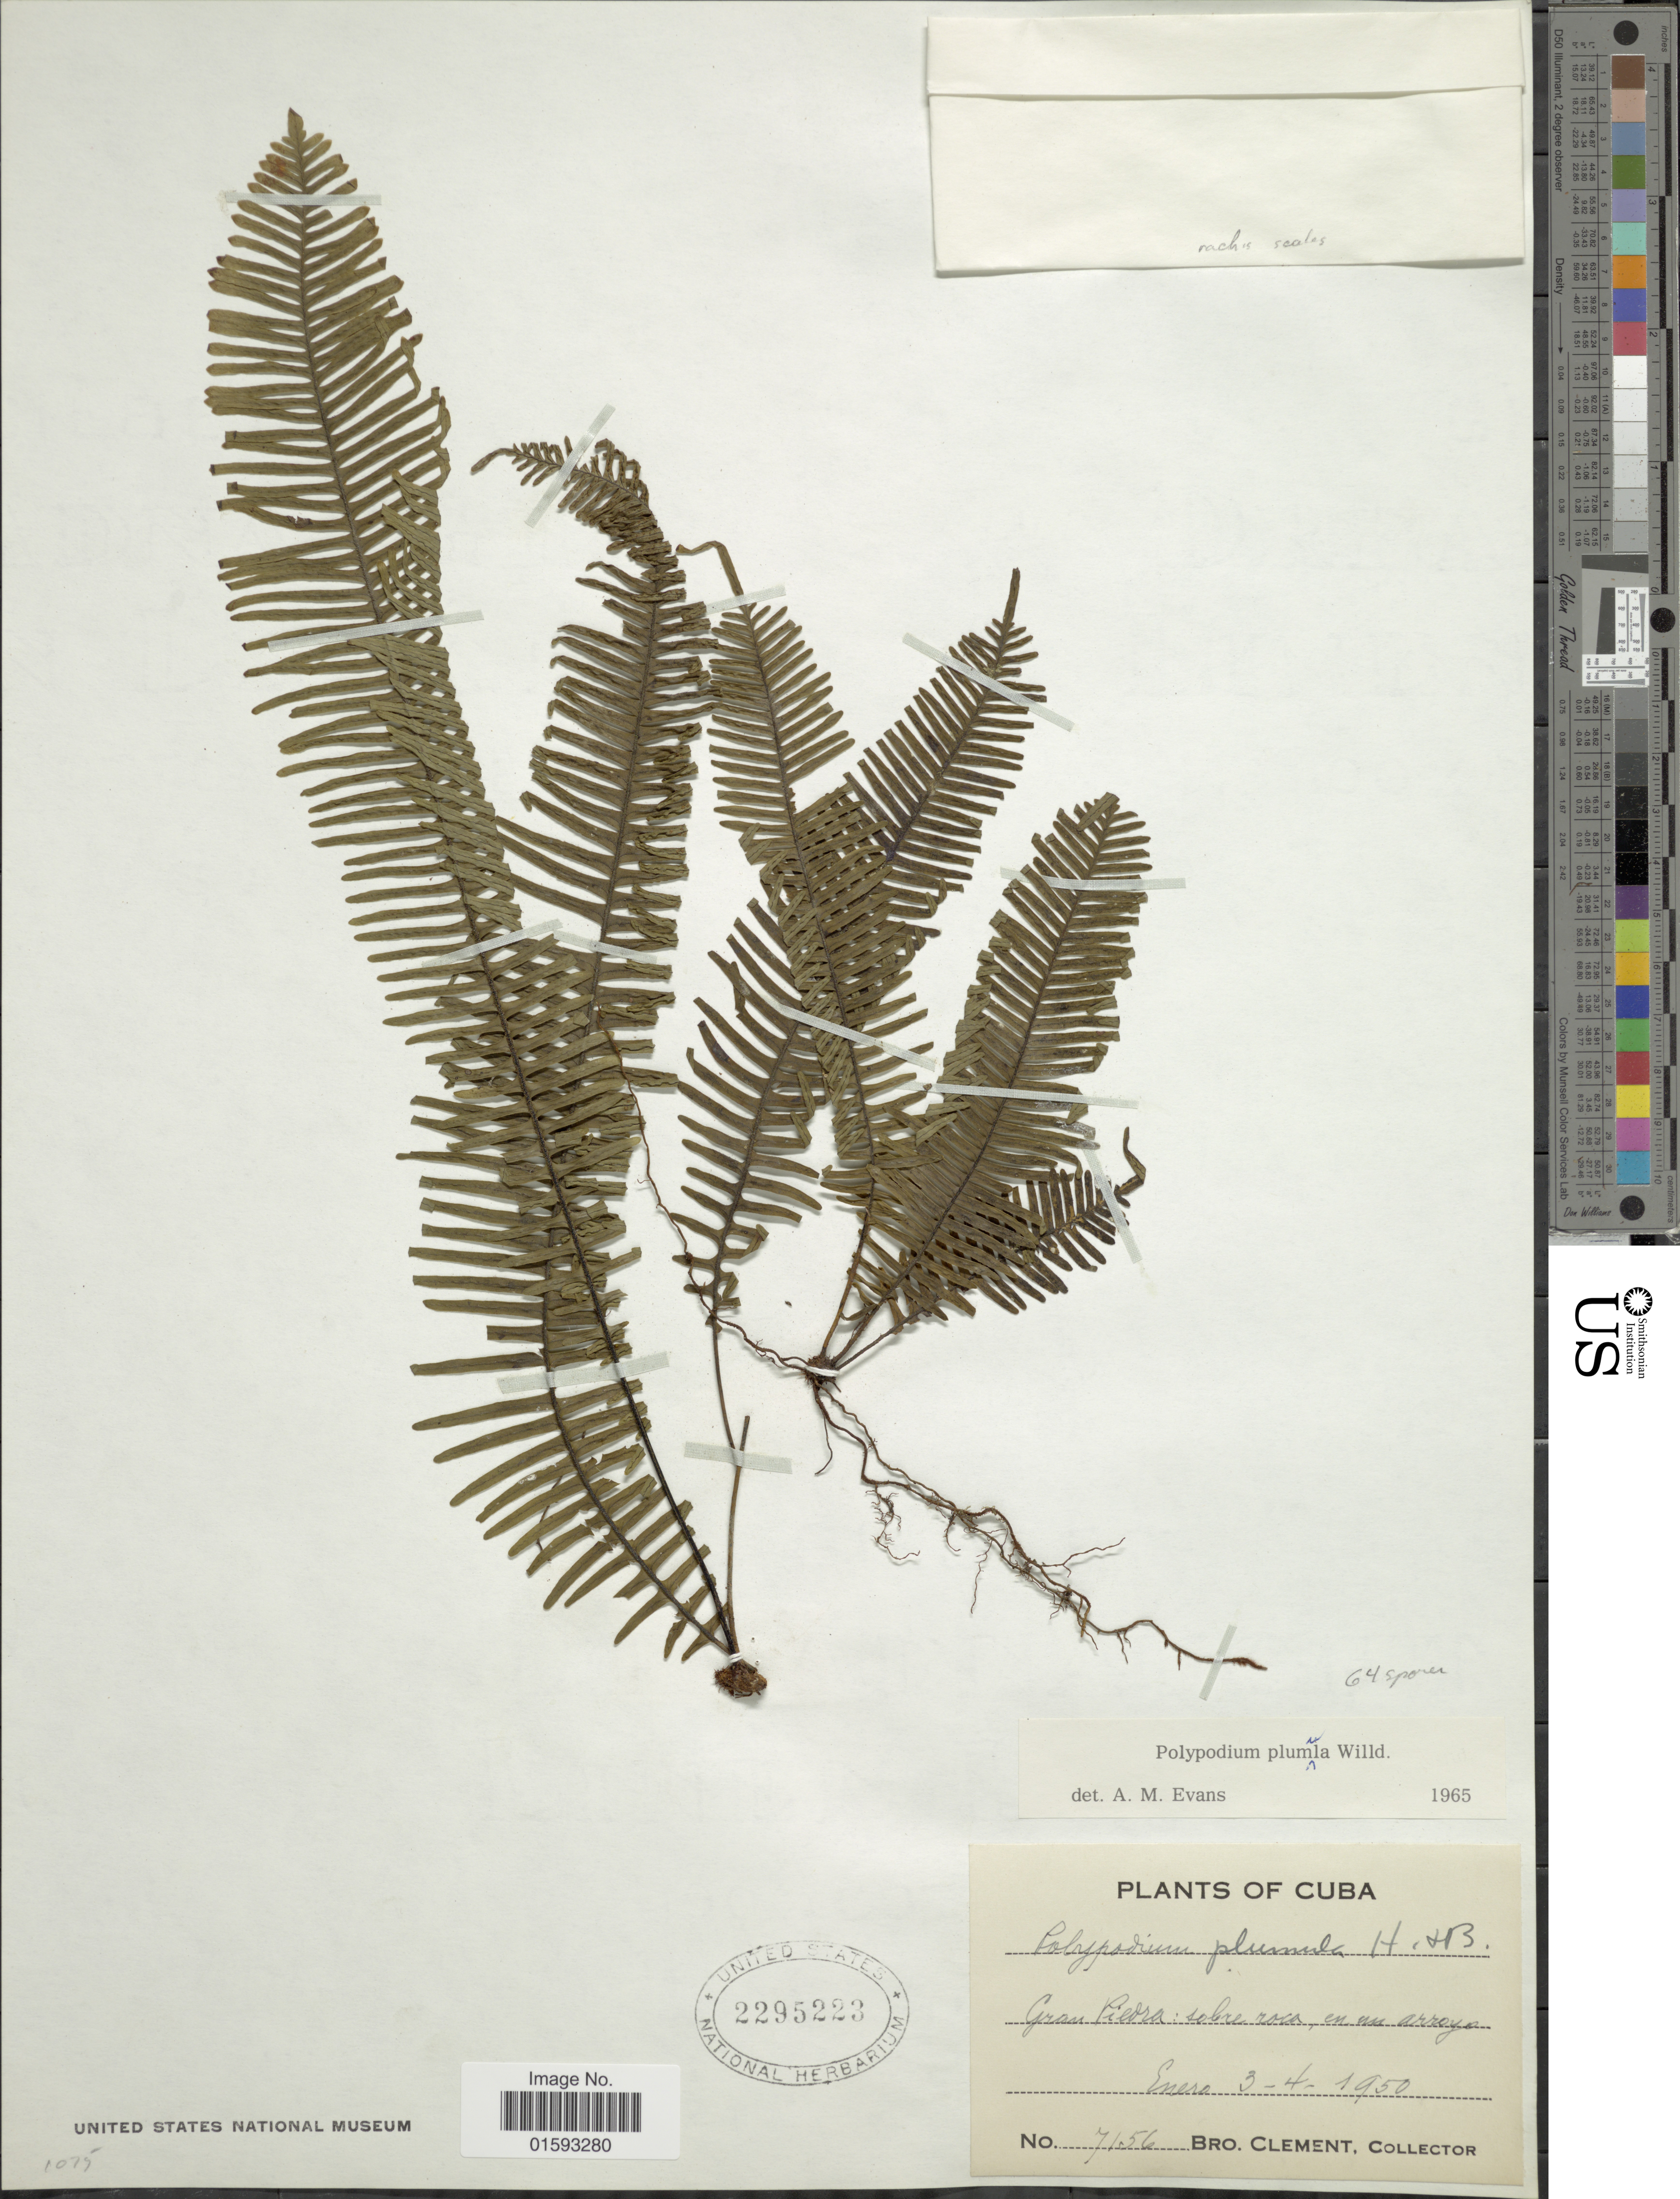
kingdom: Plantae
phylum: Tracheophyta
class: Polypodiopsida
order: Polypodiales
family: Polypodiaceae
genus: Pecluma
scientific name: Pecluma plumula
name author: (Humb. & Bonpl. ex Willd.) M.G. Price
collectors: B. Clement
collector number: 7156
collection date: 1950-01-03/1950-01-04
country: Cuba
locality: Gran Piedra: sobre roca en un arroyo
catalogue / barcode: US 2295223